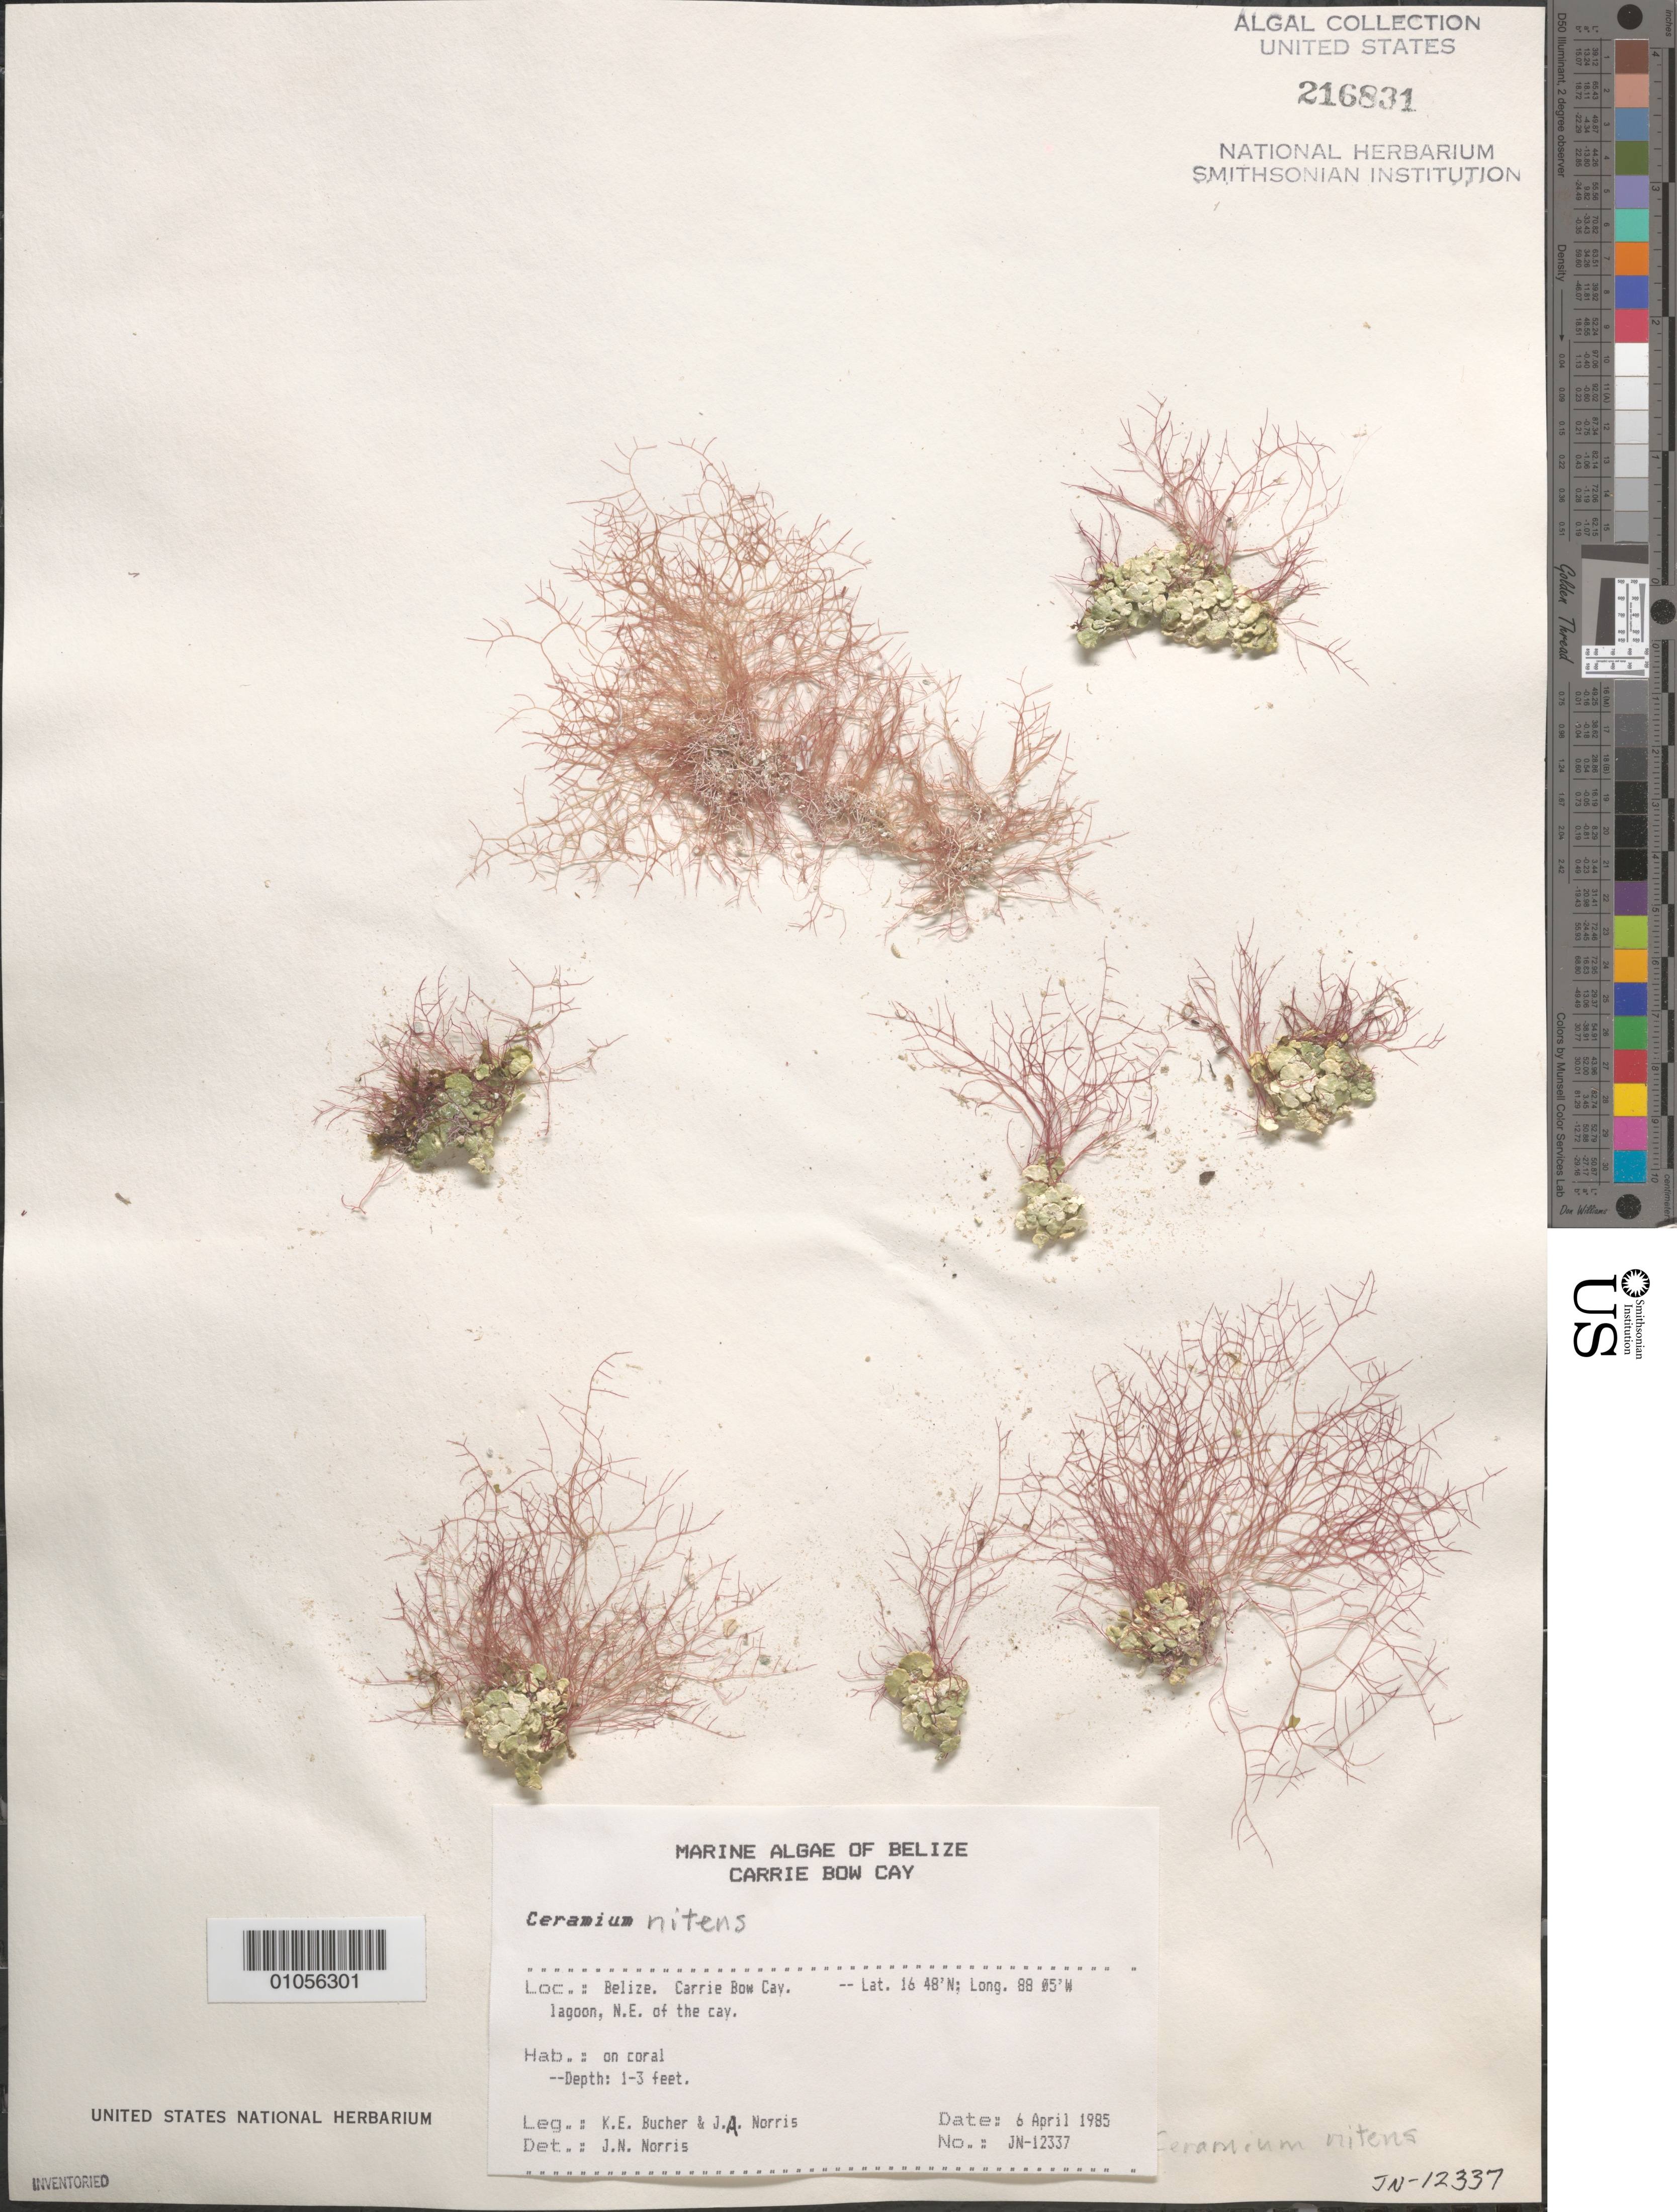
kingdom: Plantae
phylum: Rhodophyta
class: Florideophyceae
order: Ceramiales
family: Ceramiaceae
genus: Ceramium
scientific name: Ceramium nitens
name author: (C. Agardh) J. Agardh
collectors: K. E. Bucher & J. A. Norris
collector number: JN-12337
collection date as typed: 06 Apr 1985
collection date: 1985-04-06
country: Belize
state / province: Stann Creek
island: Carrie Bow Cay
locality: Lagoon northeast of the cay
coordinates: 16 48'N, 88 05'W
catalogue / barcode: US 216831